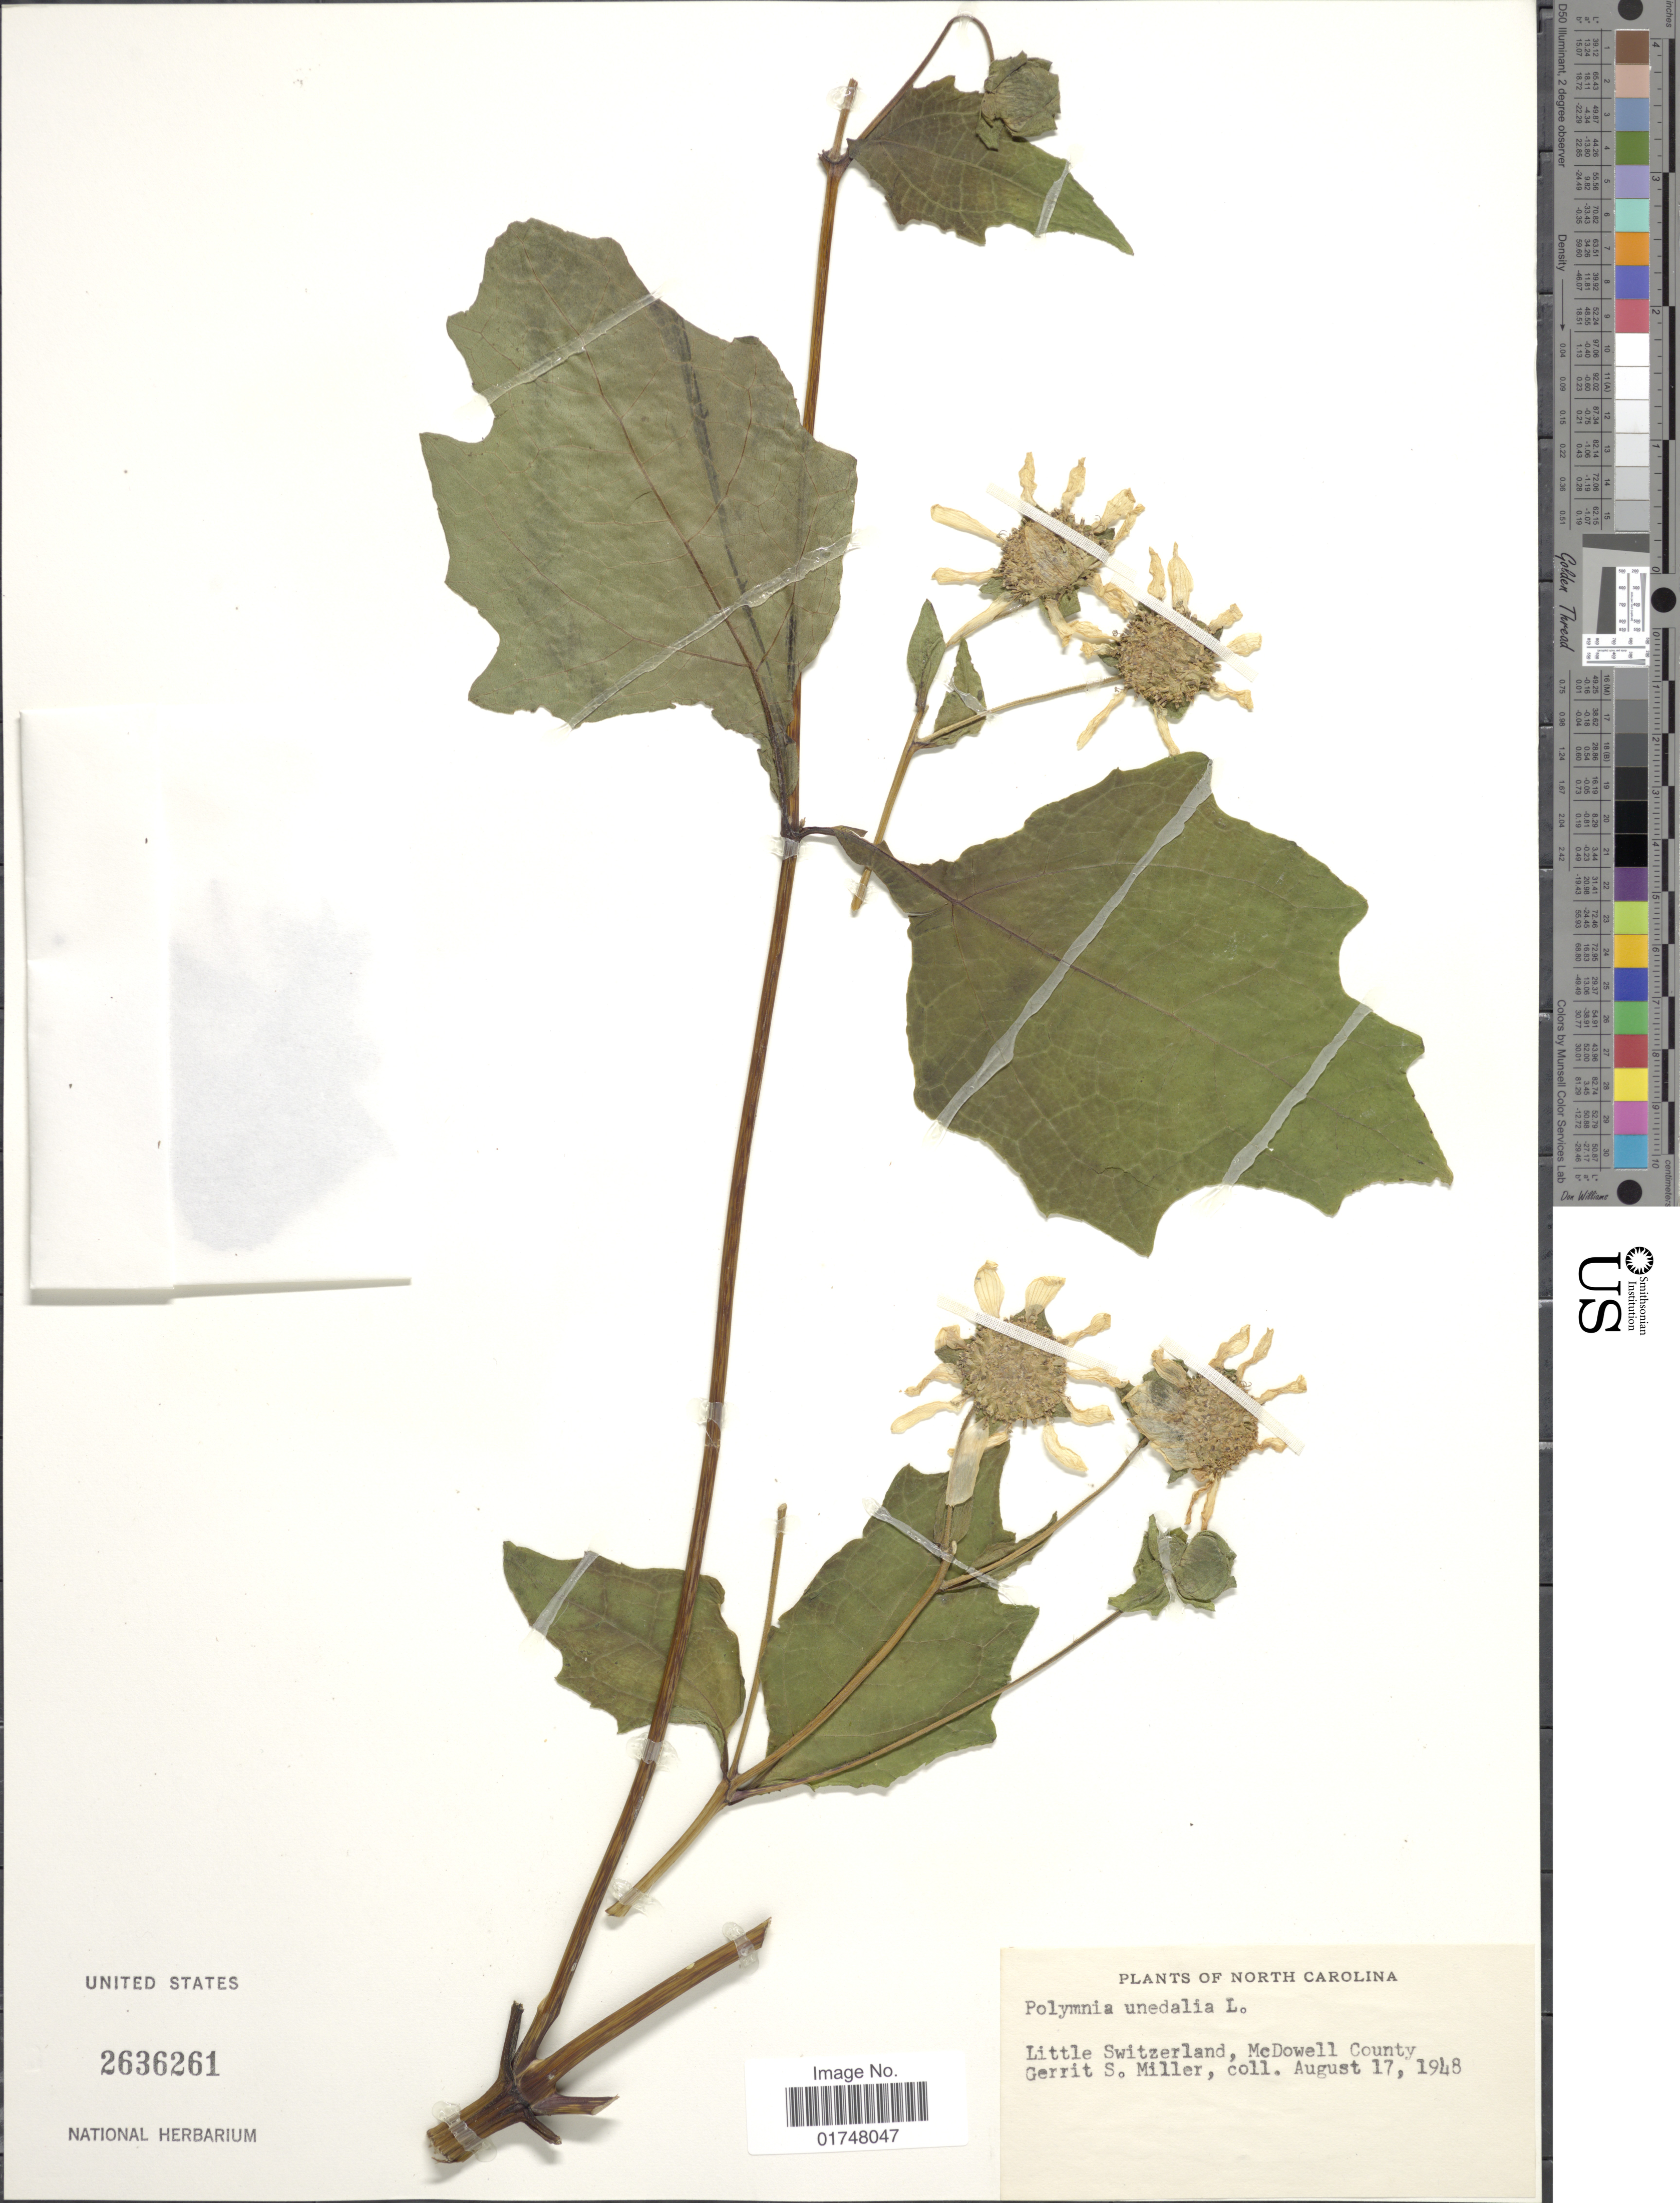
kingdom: Plantae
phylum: Tracheophyta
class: Magnoliopsida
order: Asterales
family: Asteraceae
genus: Smallanthus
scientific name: Smallanthus uvedalia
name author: (L.) Mack. ex Mack.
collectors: G. S. Miller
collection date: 1948-08-17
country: United States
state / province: North Carolina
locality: Little Switzerland, McDowell County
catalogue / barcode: US 2636261